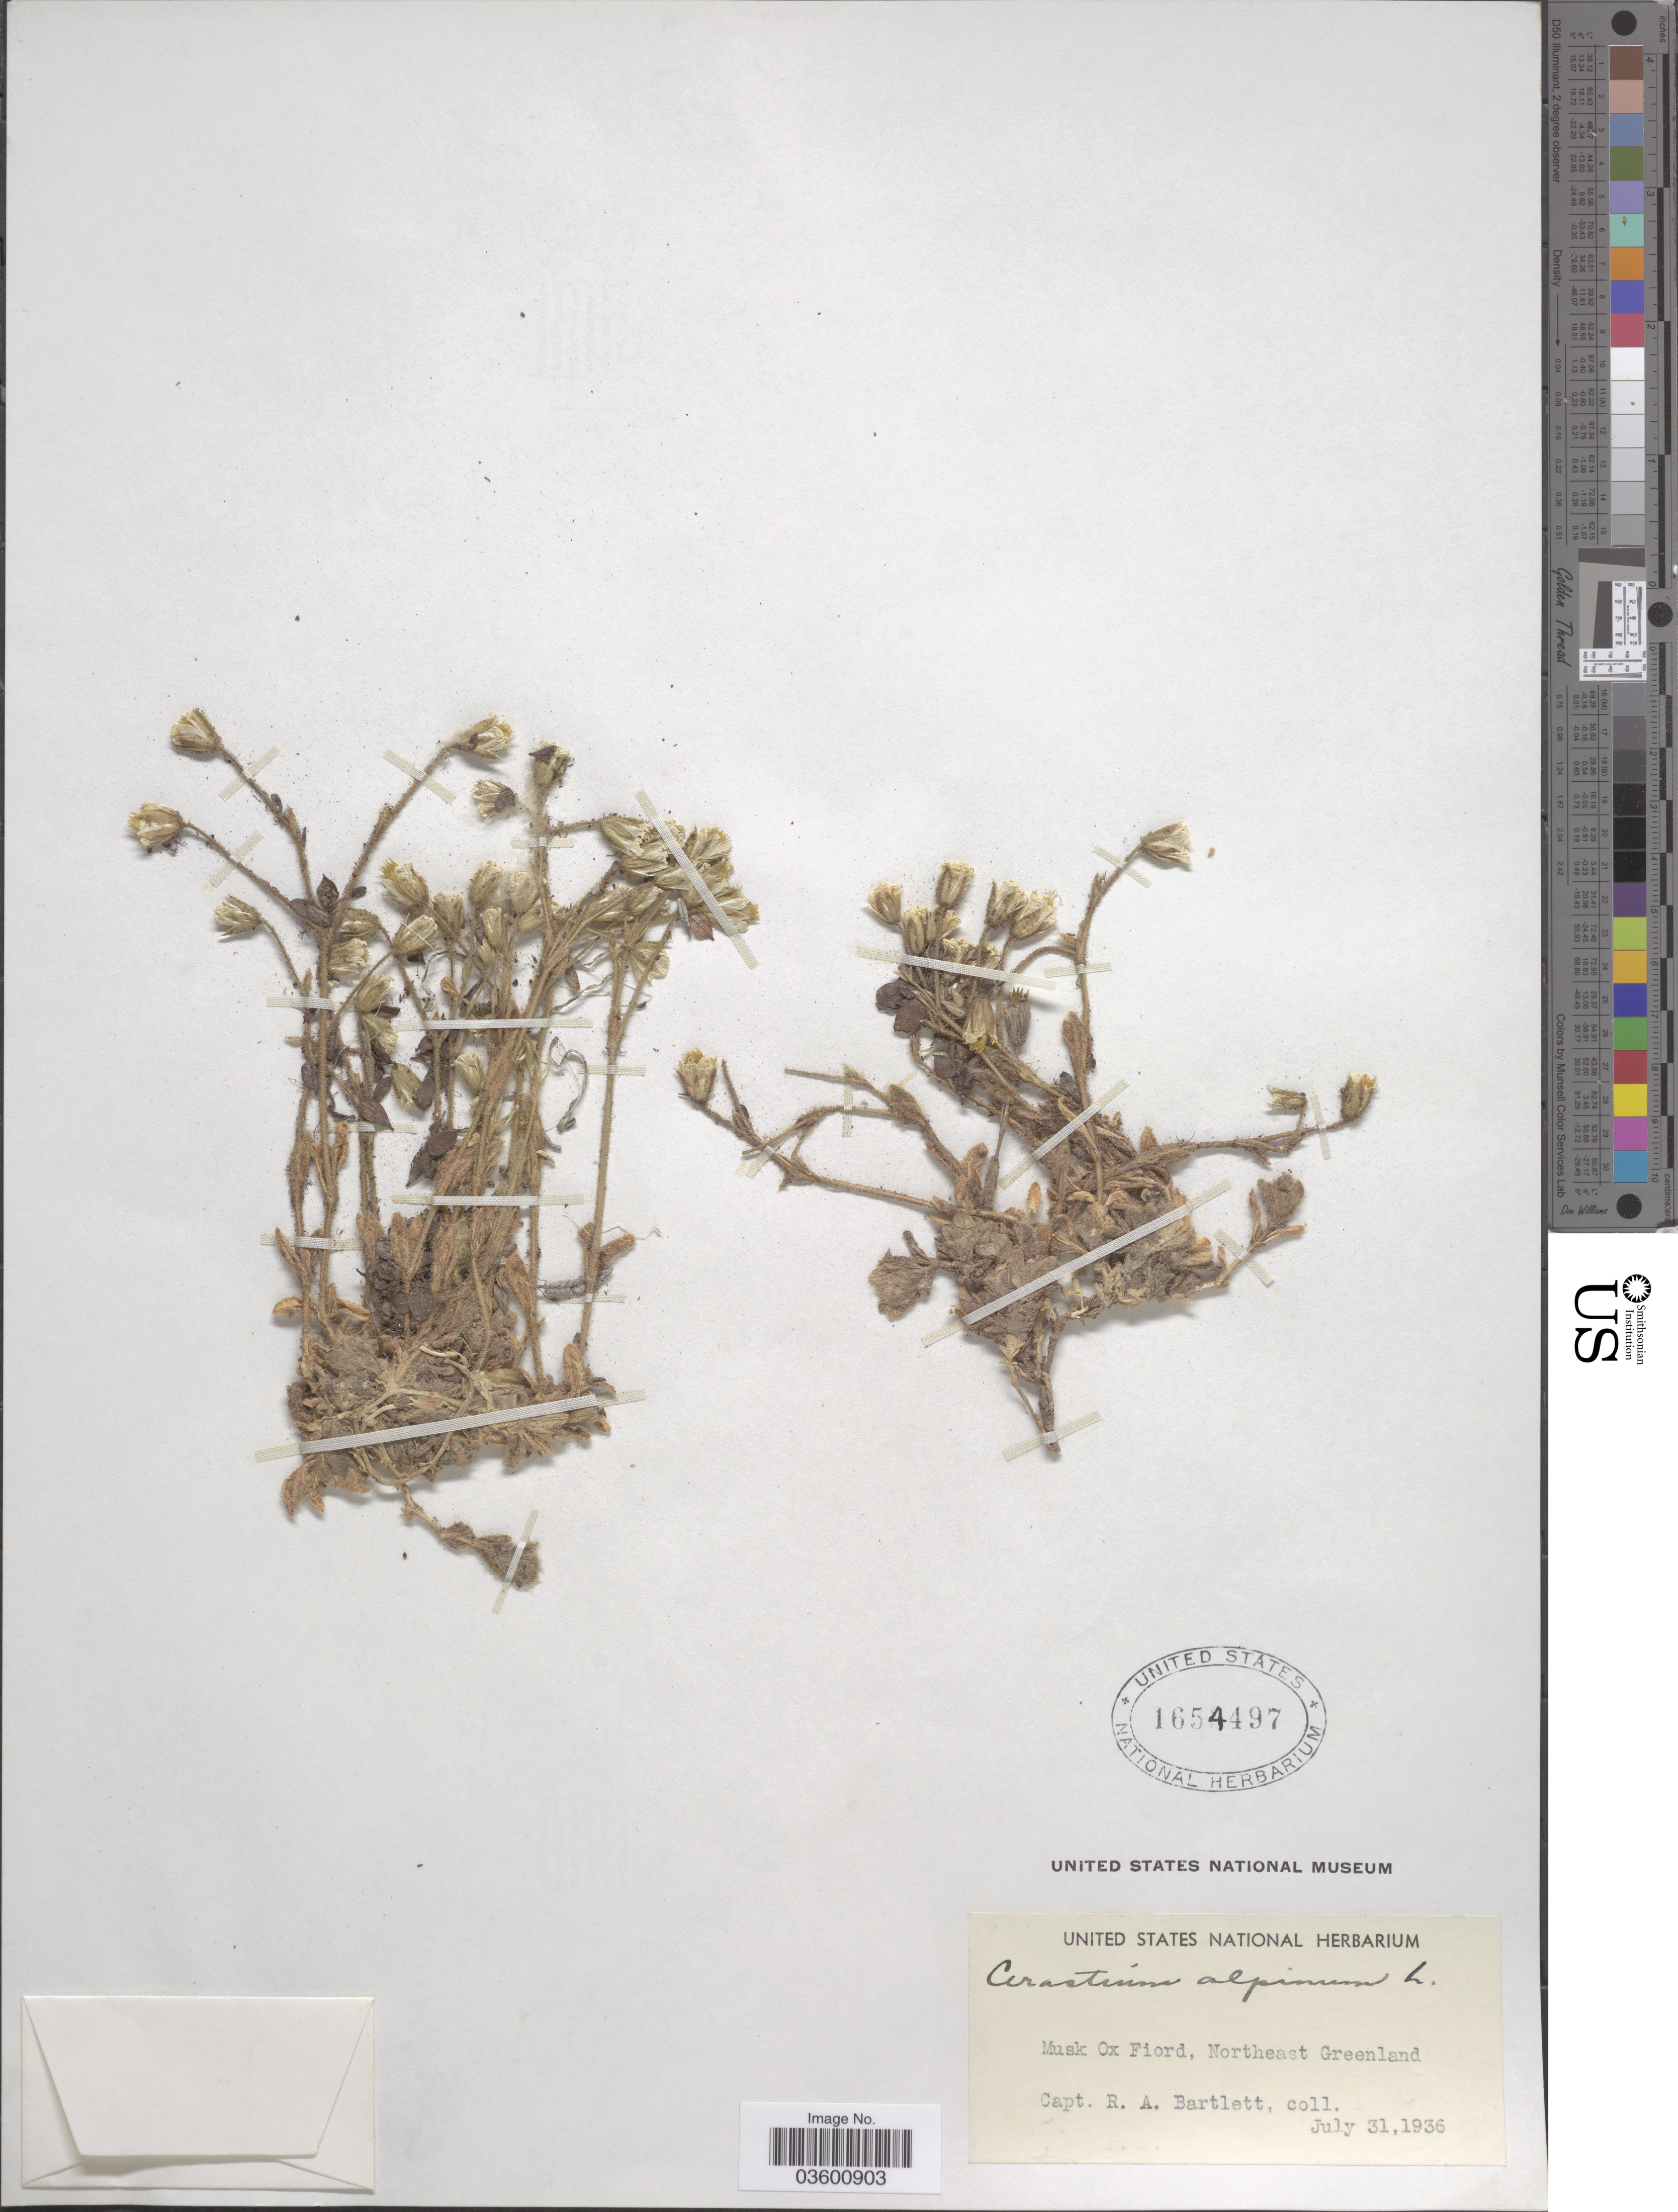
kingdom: Plantae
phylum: Tracheophyta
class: Magnoliopsida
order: Caryophyllales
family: Caryophyllaceae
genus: Cerastium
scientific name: Cerastium alpinum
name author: L.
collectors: R. A. Bartlett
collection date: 1936-07-31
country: Greenland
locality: Musk Ox Fiord, Northeast Greenland.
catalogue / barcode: US 1654497